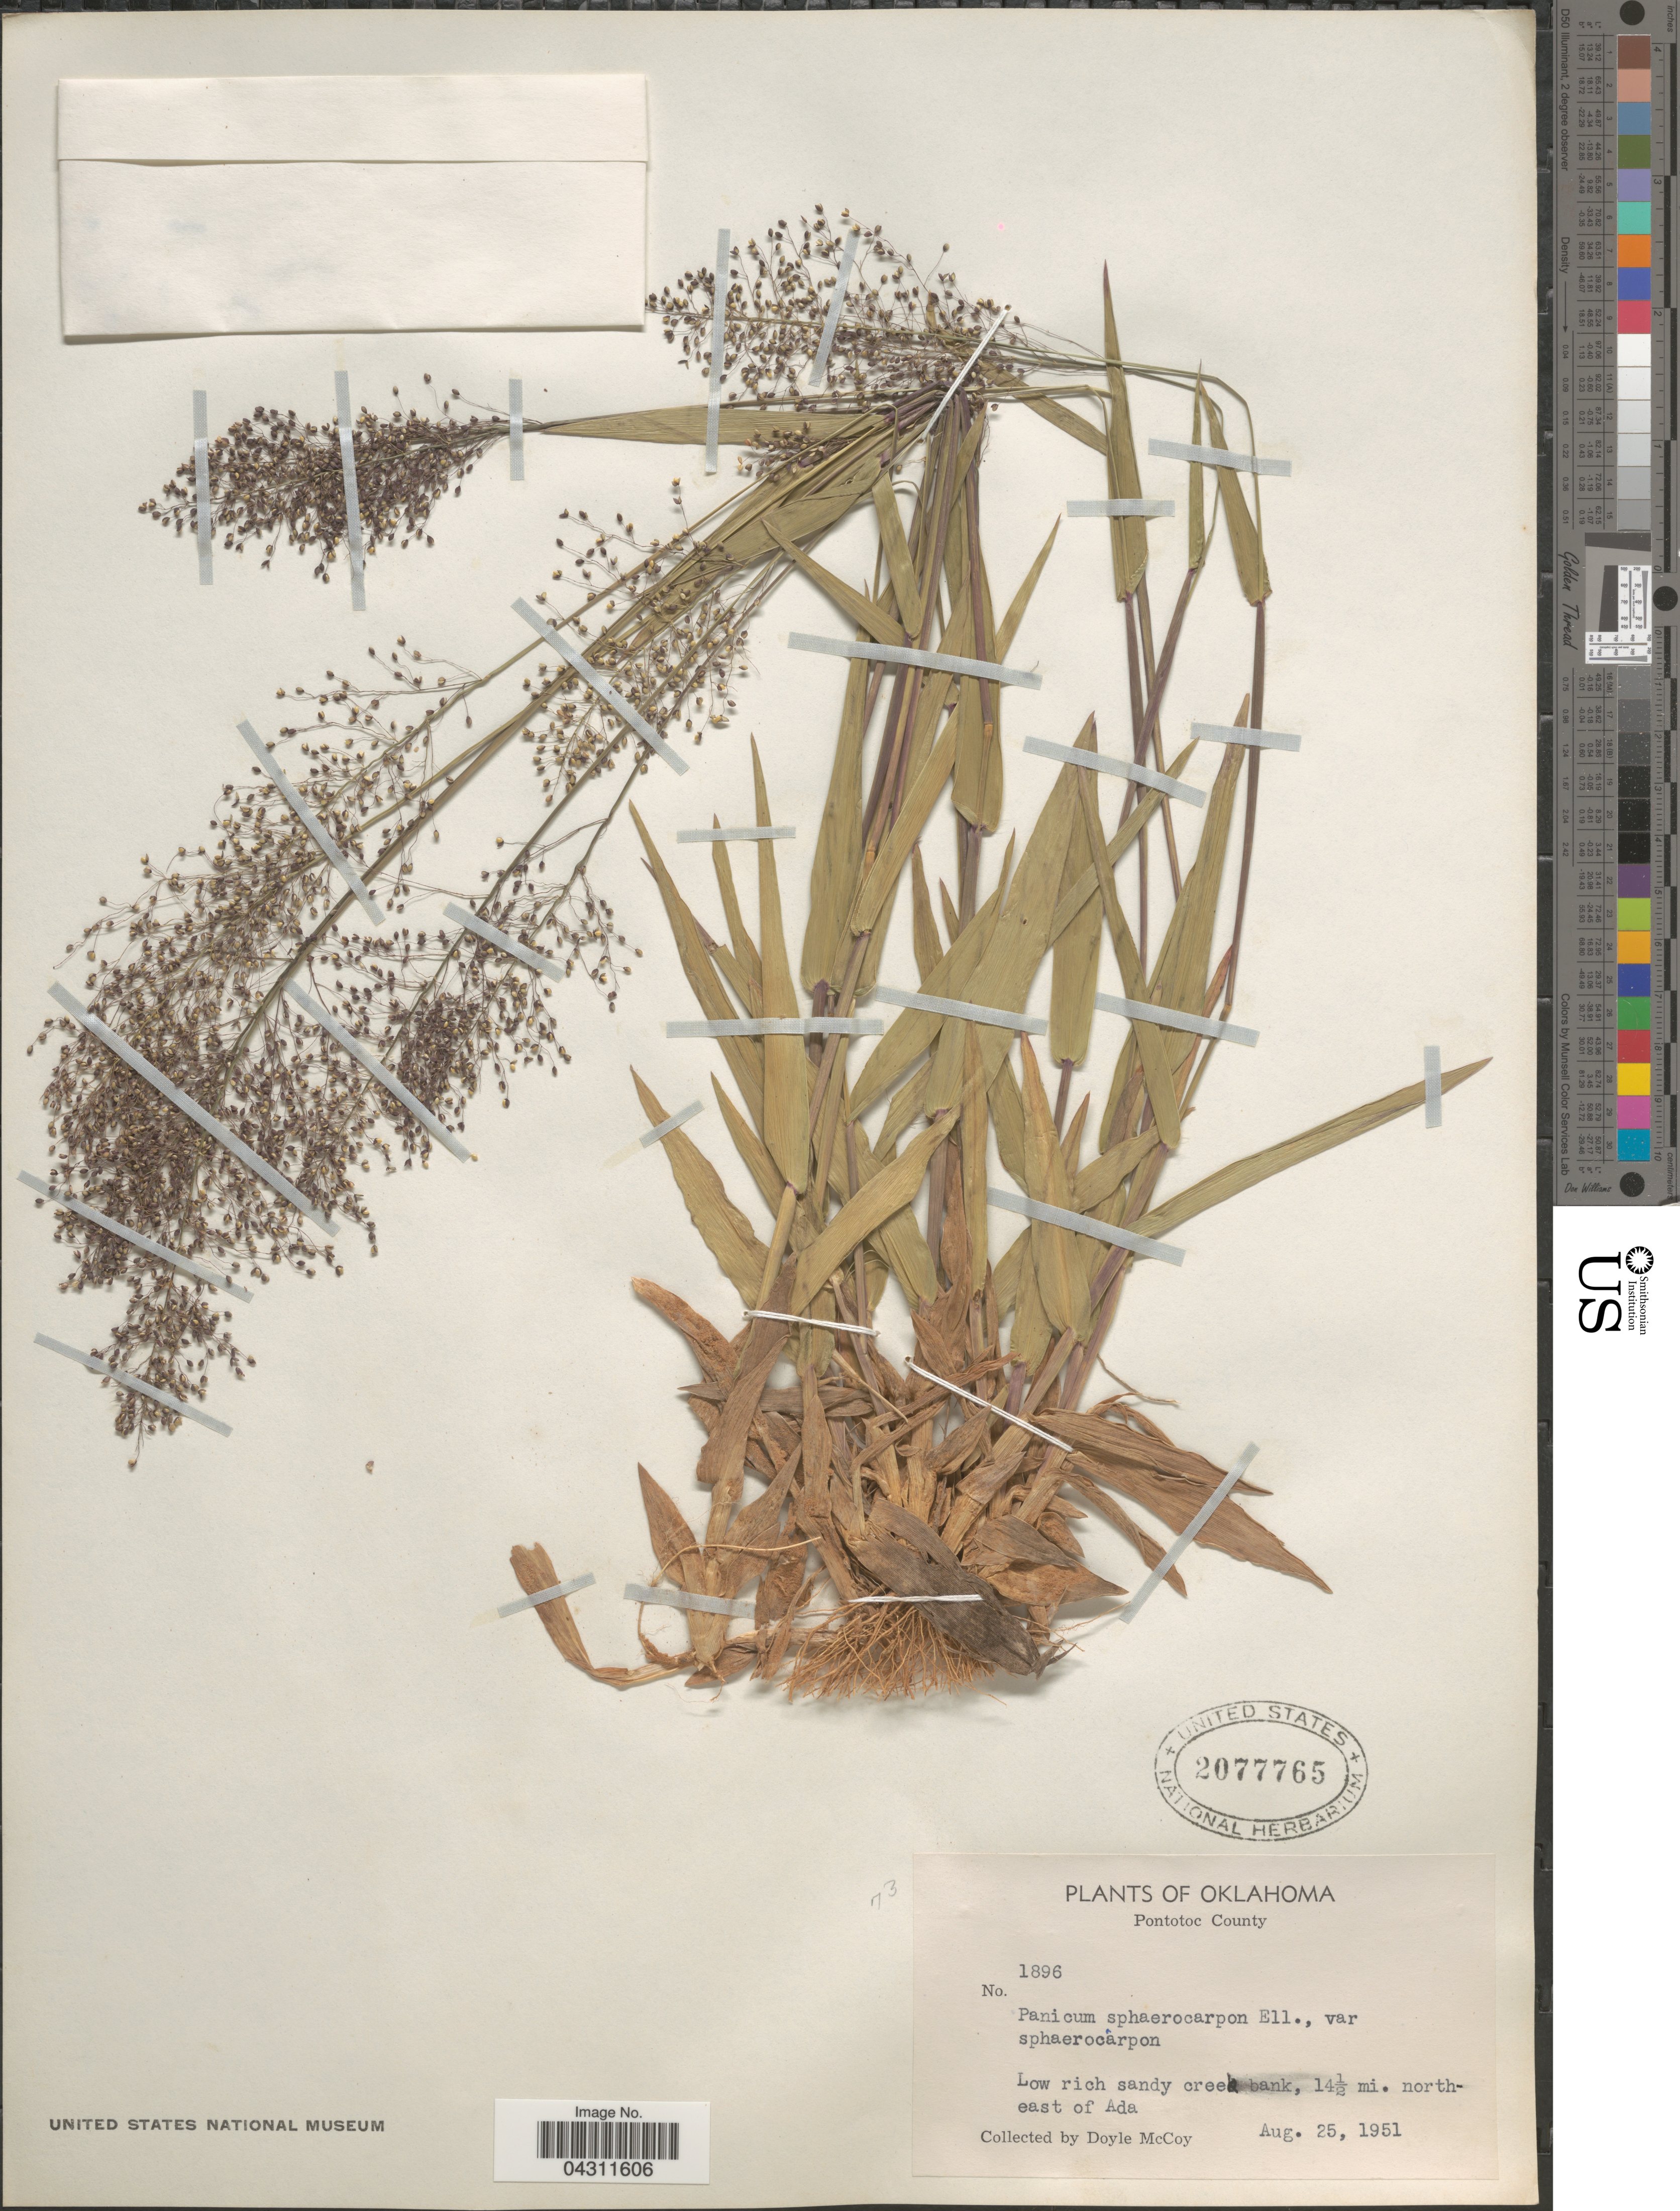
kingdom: Plantae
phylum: Tracheophyta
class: Liliopsida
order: Poales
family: Poaceae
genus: Dichanthelium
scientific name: Dichanthelium strigosum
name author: (Muhl. ex Elliott) Freckmann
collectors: D. McCoy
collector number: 1896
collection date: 1951-08-25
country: United States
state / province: Oklahoma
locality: Pontotoc County. Low rich sandy creek bank, 14½ mi. north-east of Ada.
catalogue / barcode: US 2077765